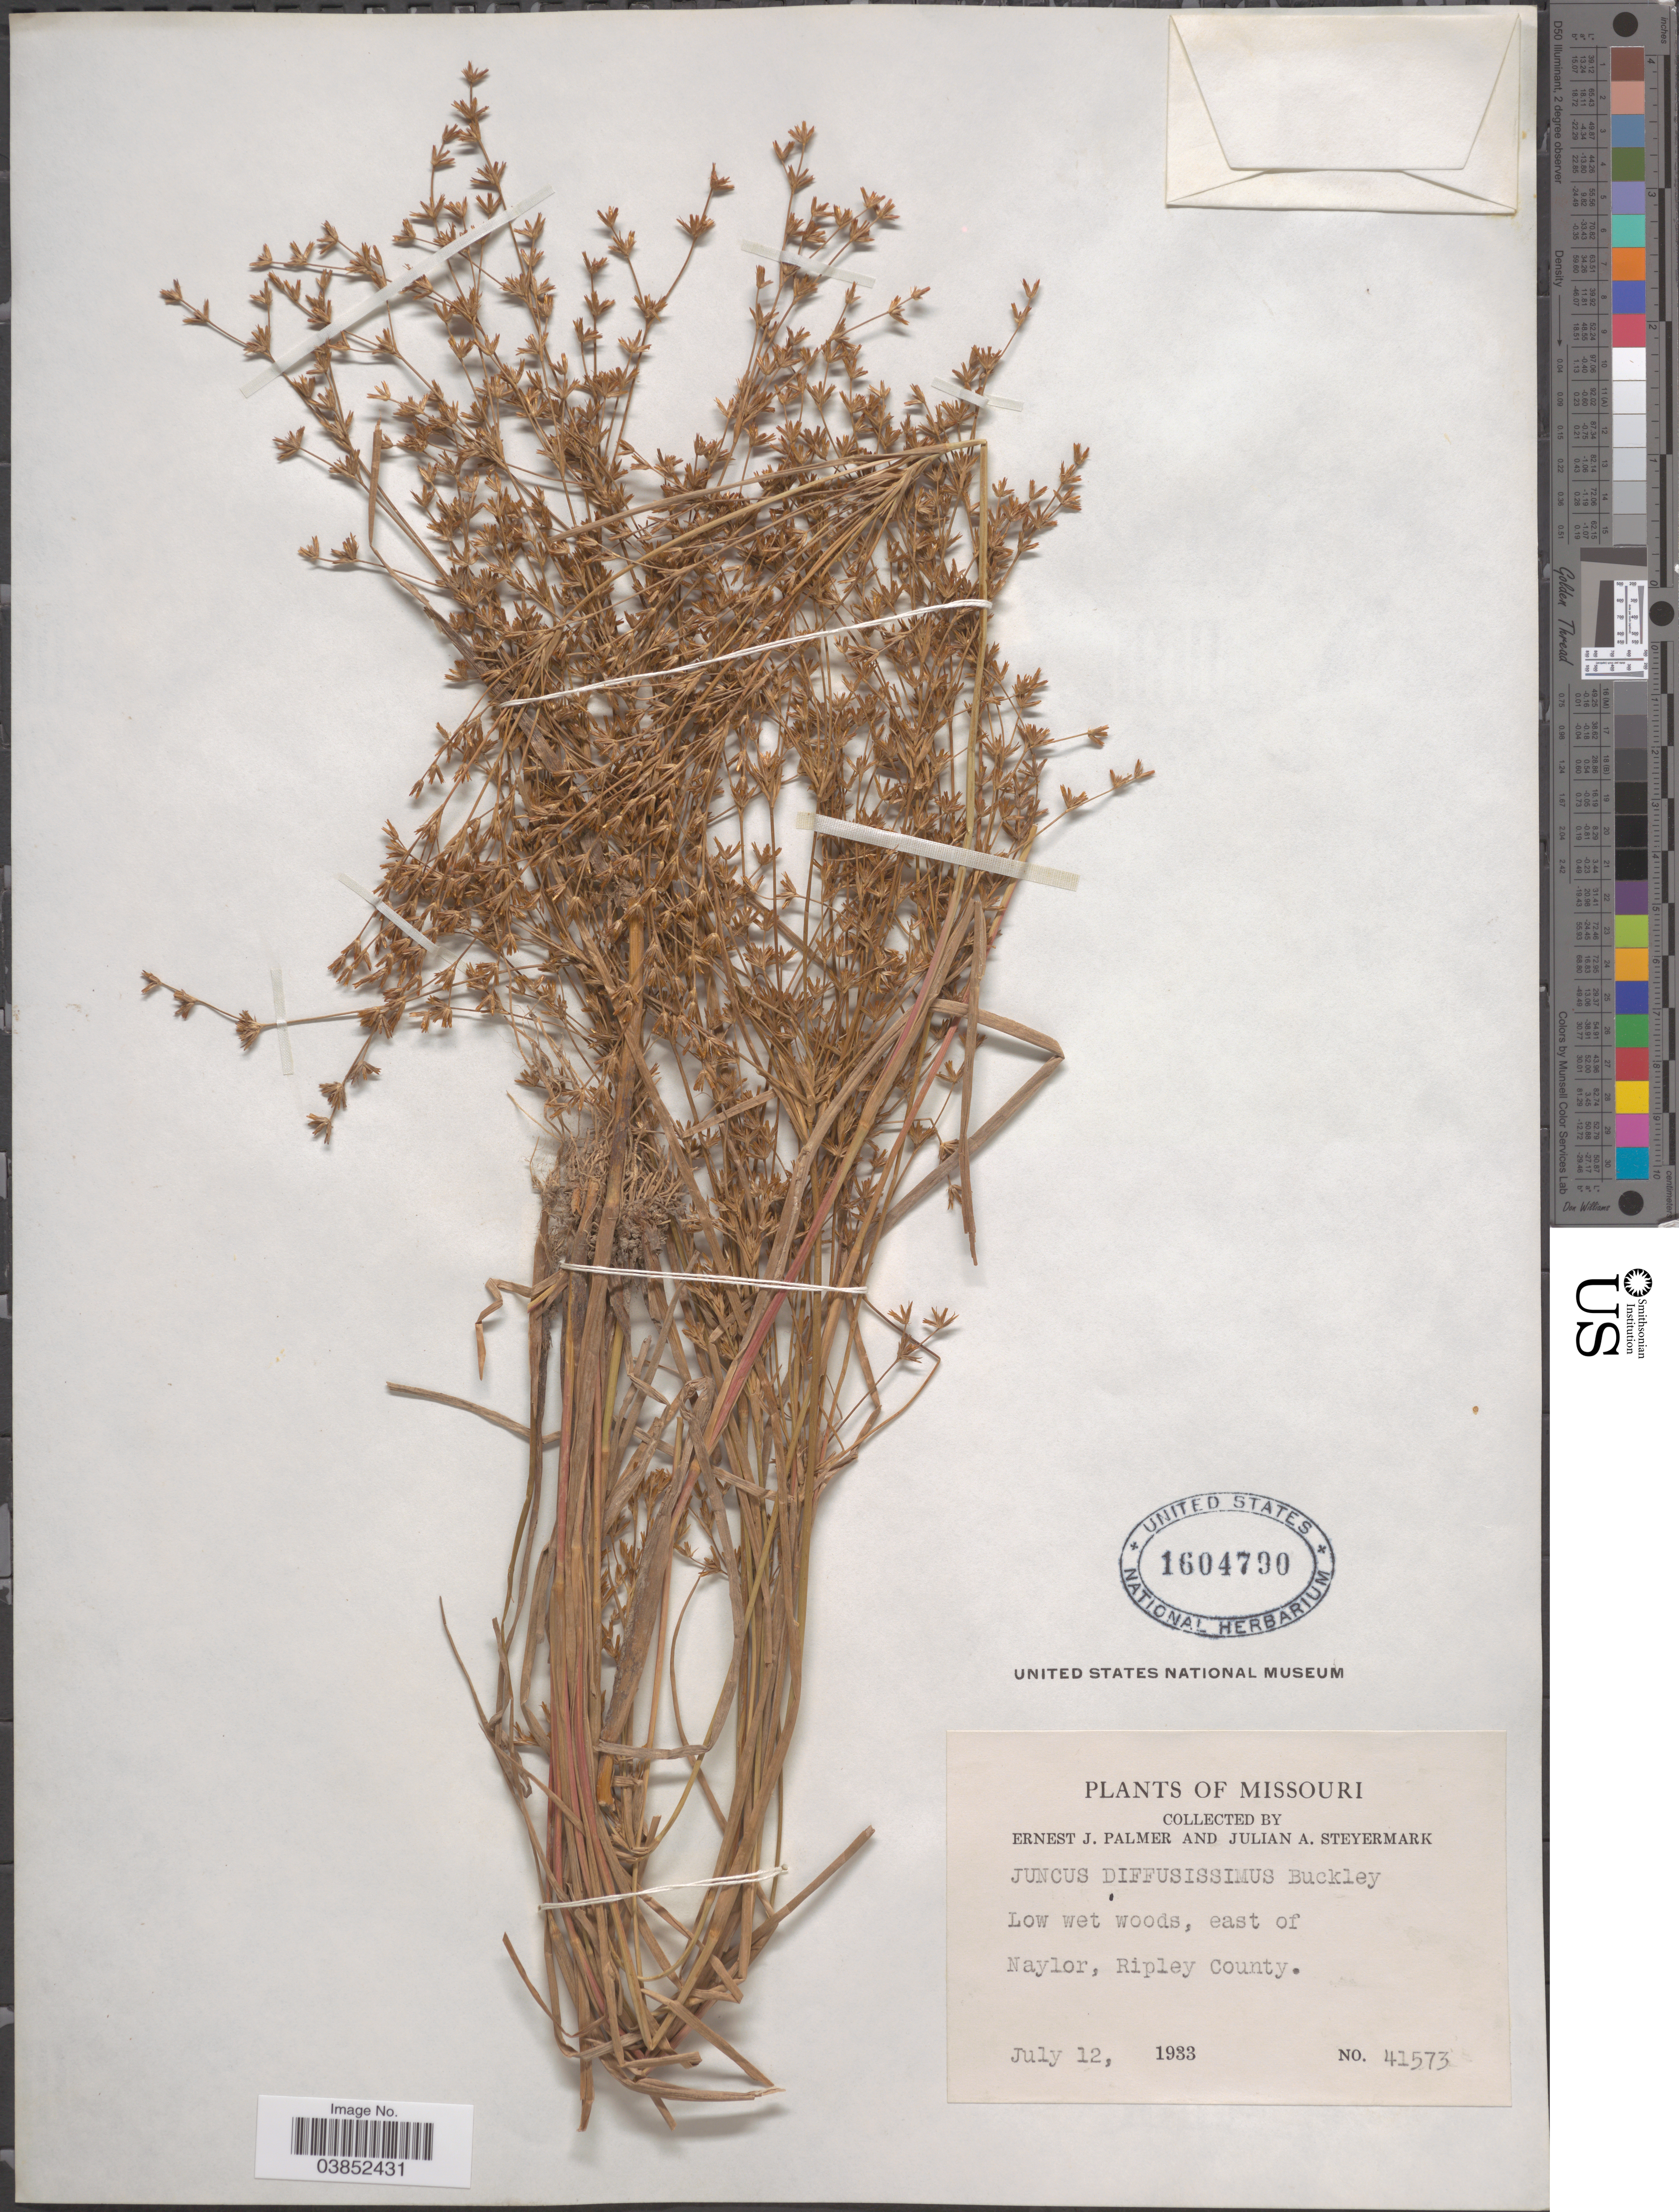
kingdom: Plantae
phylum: Tracheophyta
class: Liliopsida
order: Poales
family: Juncaceae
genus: Juncus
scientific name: Juncus diffusissimus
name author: Buckley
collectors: E. J. Palmer & J. Steyermark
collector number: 41573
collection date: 1933-07-12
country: United States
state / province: Missouri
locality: East of Naylor, Ripley County.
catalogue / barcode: US 1604790